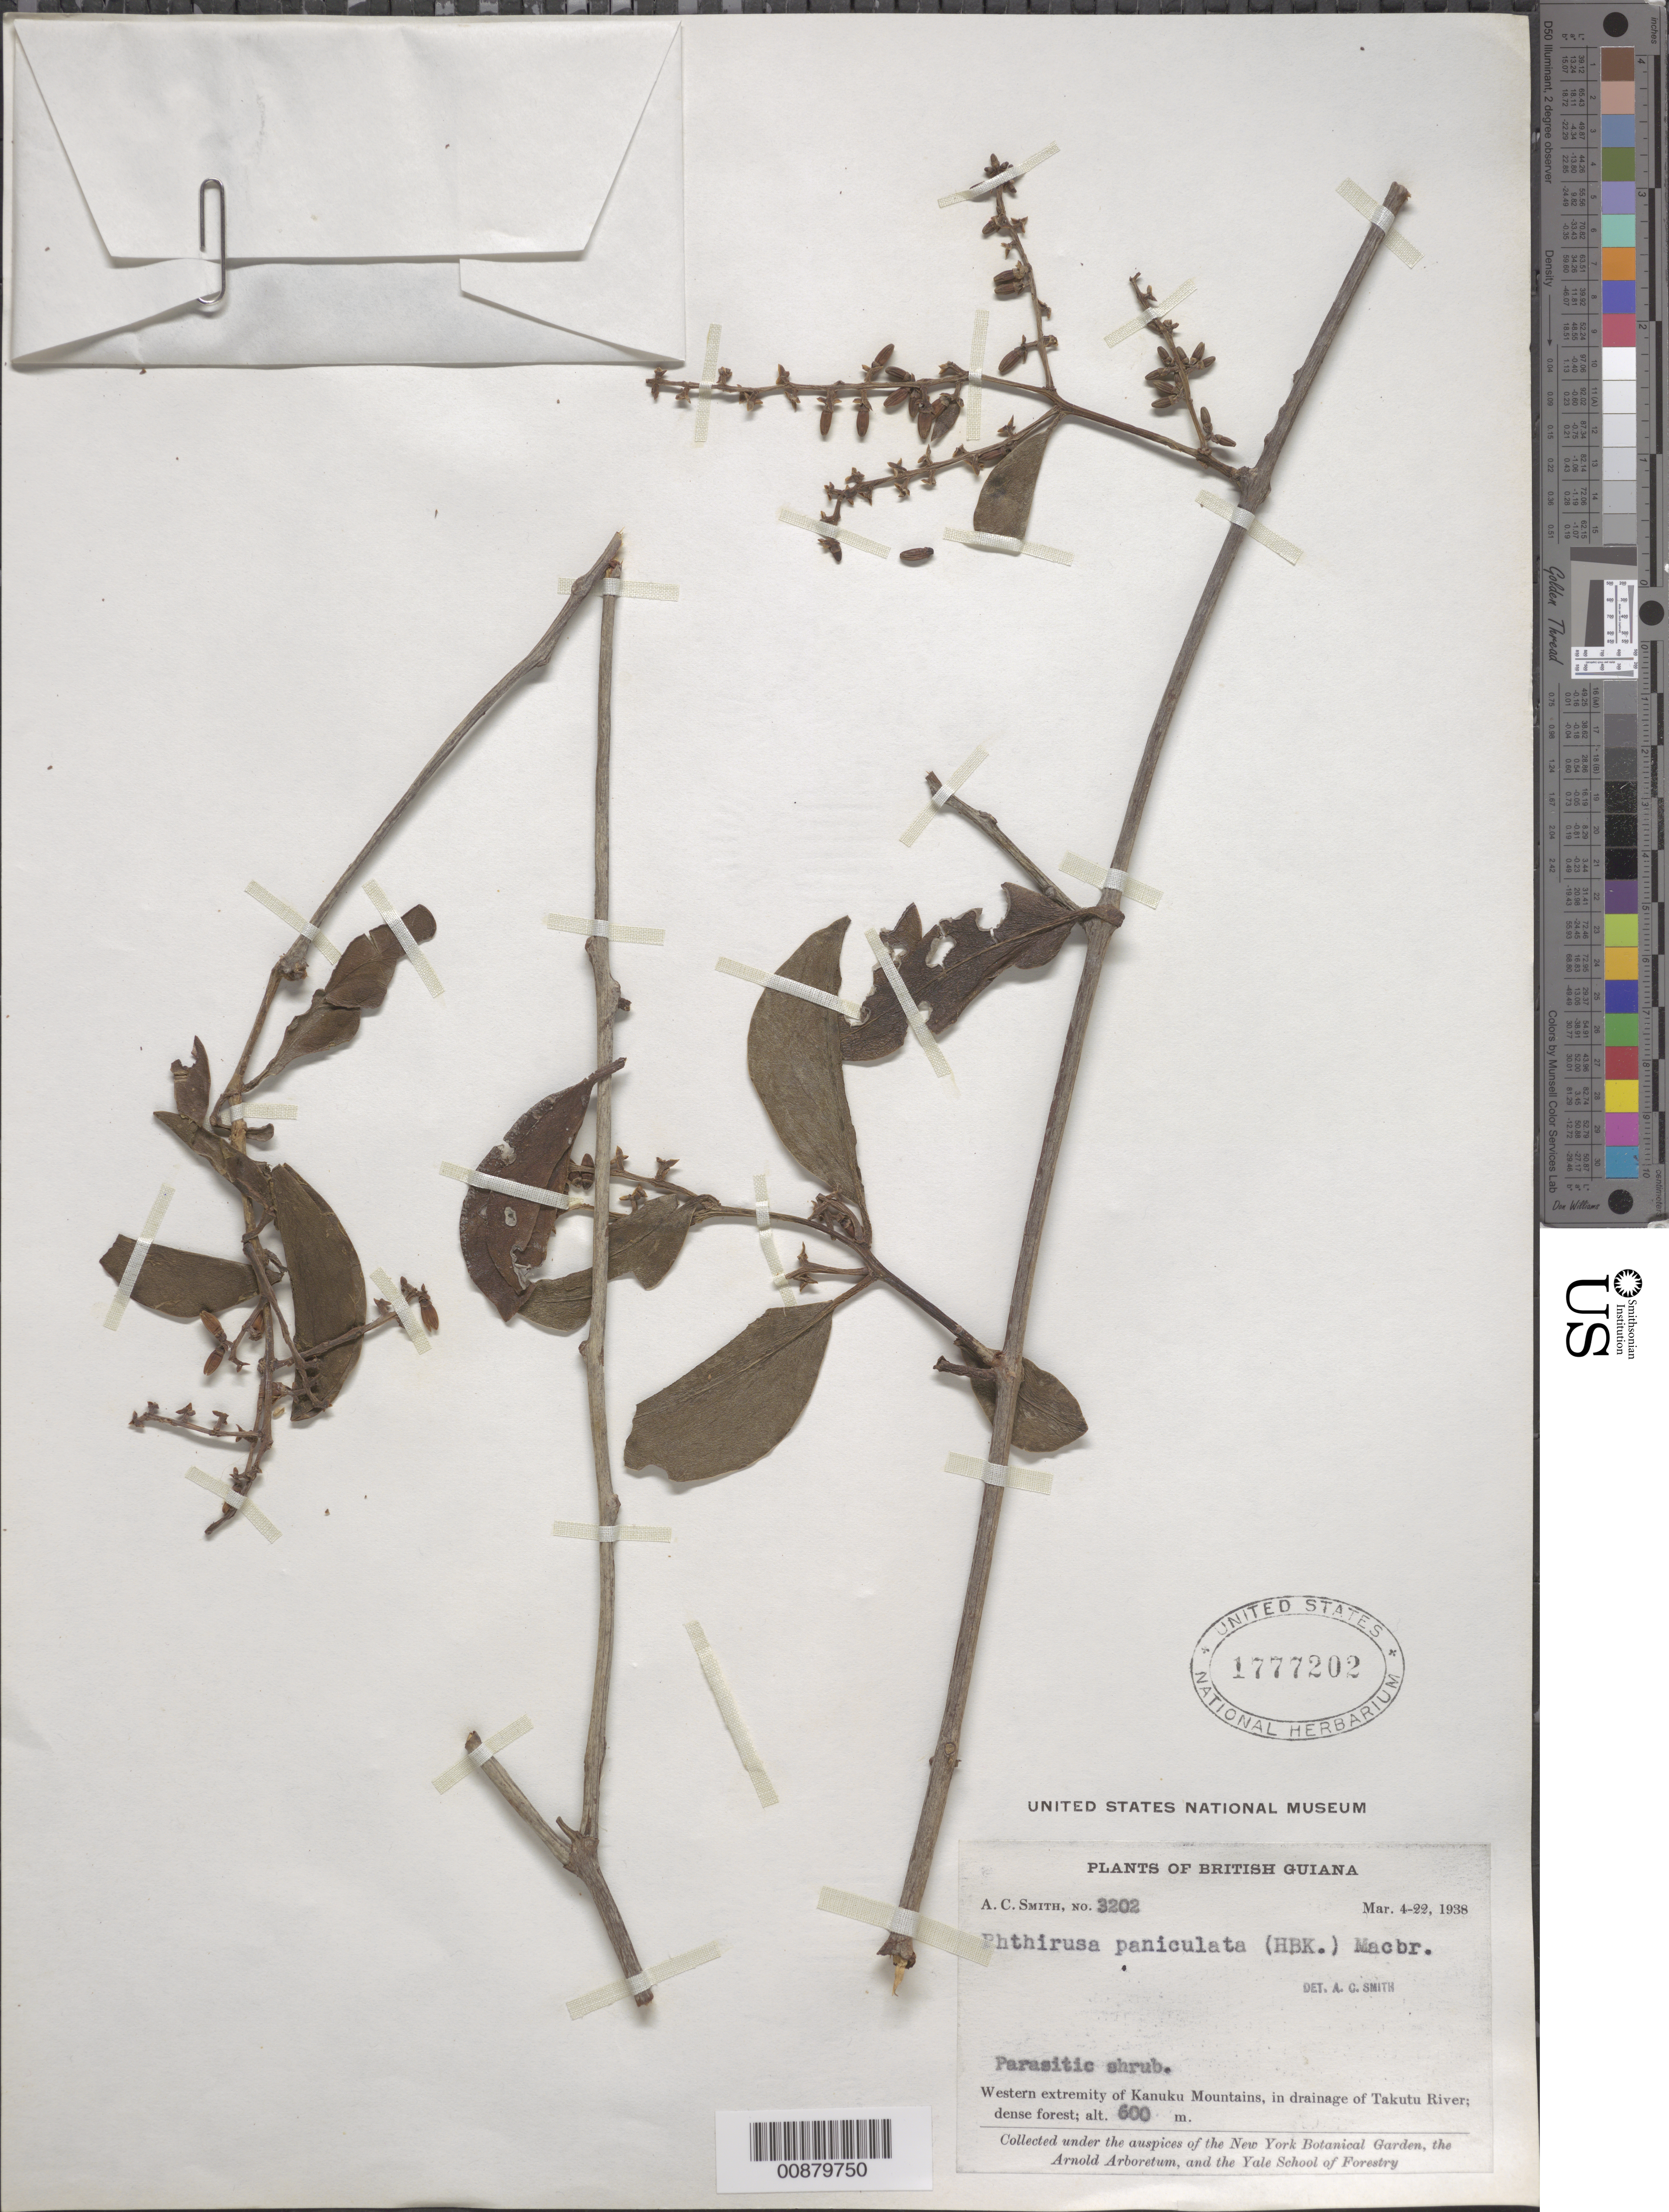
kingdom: Plantae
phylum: Tracheophyta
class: Magnoliopsida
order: Santalales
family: Loranthaceae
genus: Phthirusa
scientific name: Phthirusa stelis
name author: (L.) Kuijt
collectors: A. C. Smith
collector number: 3202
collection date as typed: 4-Mar-38 to 22-Mar-38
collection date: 1938-03-04/1938-03-22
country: Guyana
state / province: U. Takutu-U. Essequibo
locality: Kanuku Mts., drainage of Takutu R., western extremity of Kanuku Mountains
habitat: Dense forest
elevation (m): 600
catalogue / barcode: US 1777202